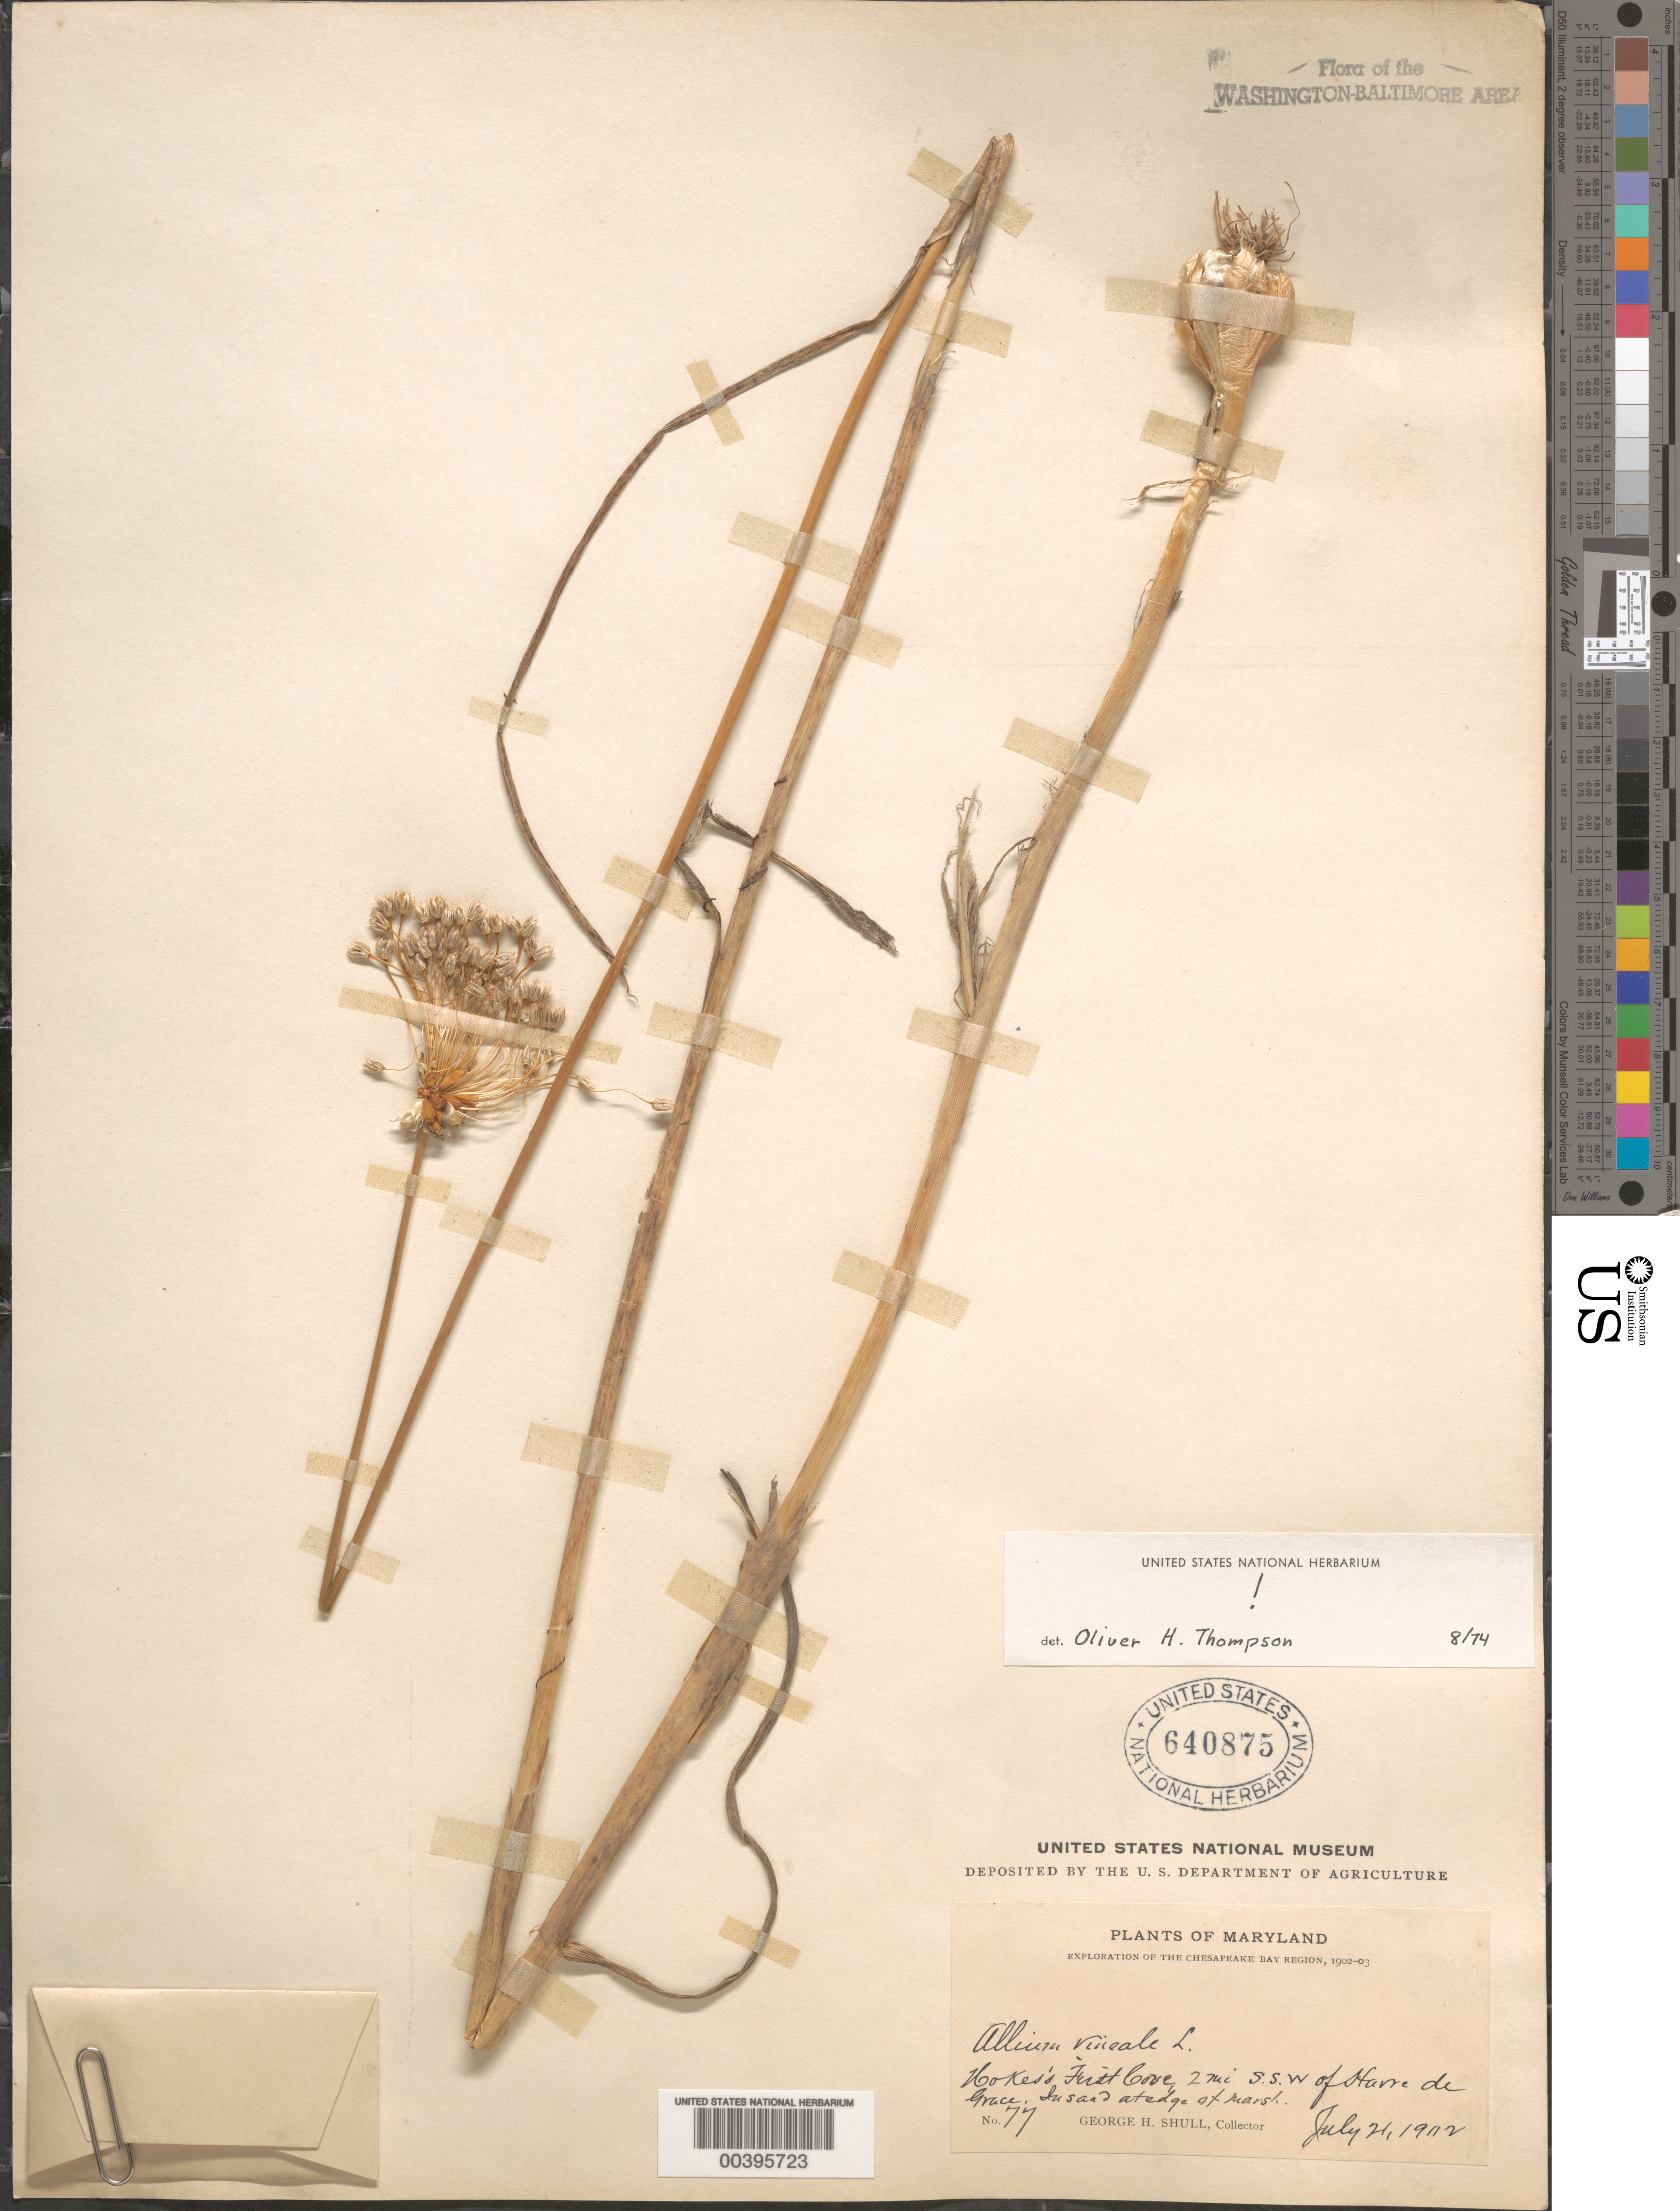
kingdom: Plantae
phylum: Tracheophyta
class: Liliopsida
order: Asparagales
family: Amaryllidaceae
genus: Allium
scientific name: Allium vineale f. compactum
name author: (Thuill.) Aschers.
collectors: G. H. Shull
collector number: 77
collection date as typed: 21 Jul 1912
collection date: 1912-07-21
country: United States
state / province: Maryland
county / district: Harford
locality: South-southwest of Havre De Grace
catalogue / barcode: US 640875